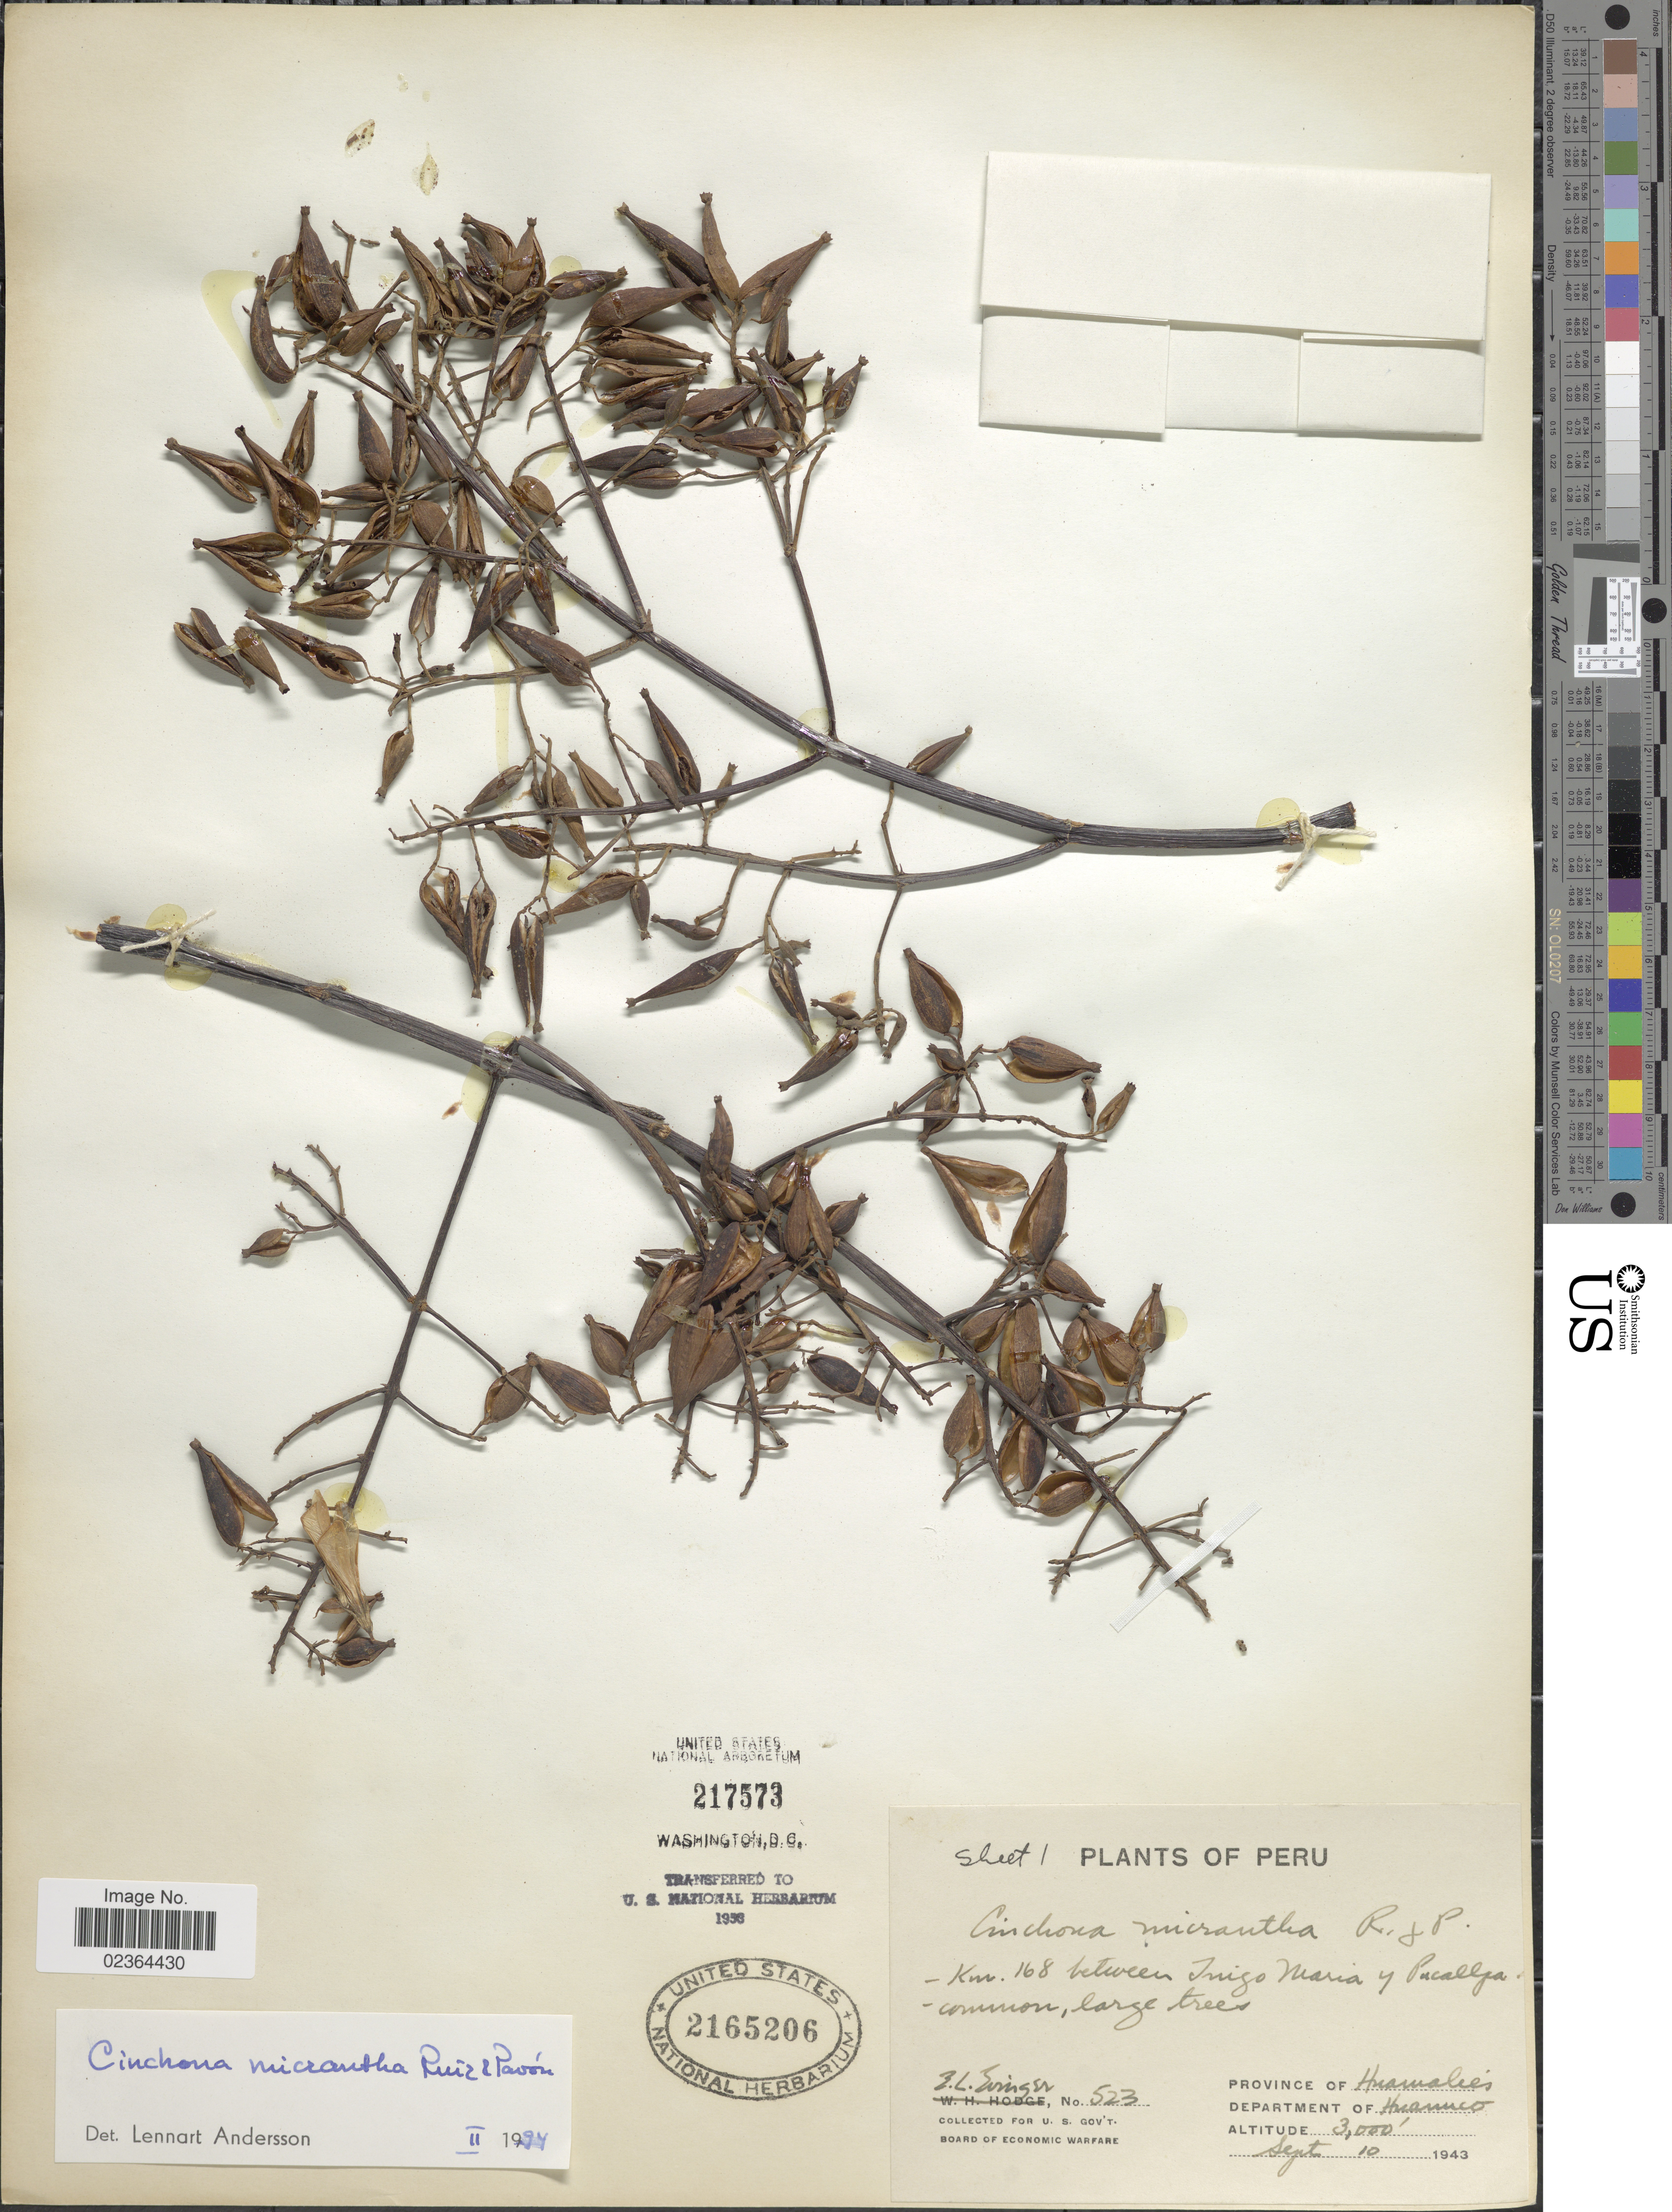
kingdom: Plantae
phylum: Tracheophyta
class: Magnoliopsida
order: Gentianales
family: Rubiaceae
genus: Cinchona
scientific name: Cinchona micrantha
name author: Ruiz & Pav.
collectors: E. Evinger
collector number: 523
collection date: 1943-09-10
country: Peru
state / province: Huánuco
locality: Province of Huamalies, Department of Huanuco, Km. 168 between Tingo maria Y Pucallja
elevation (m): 914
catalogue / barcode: US 2165206